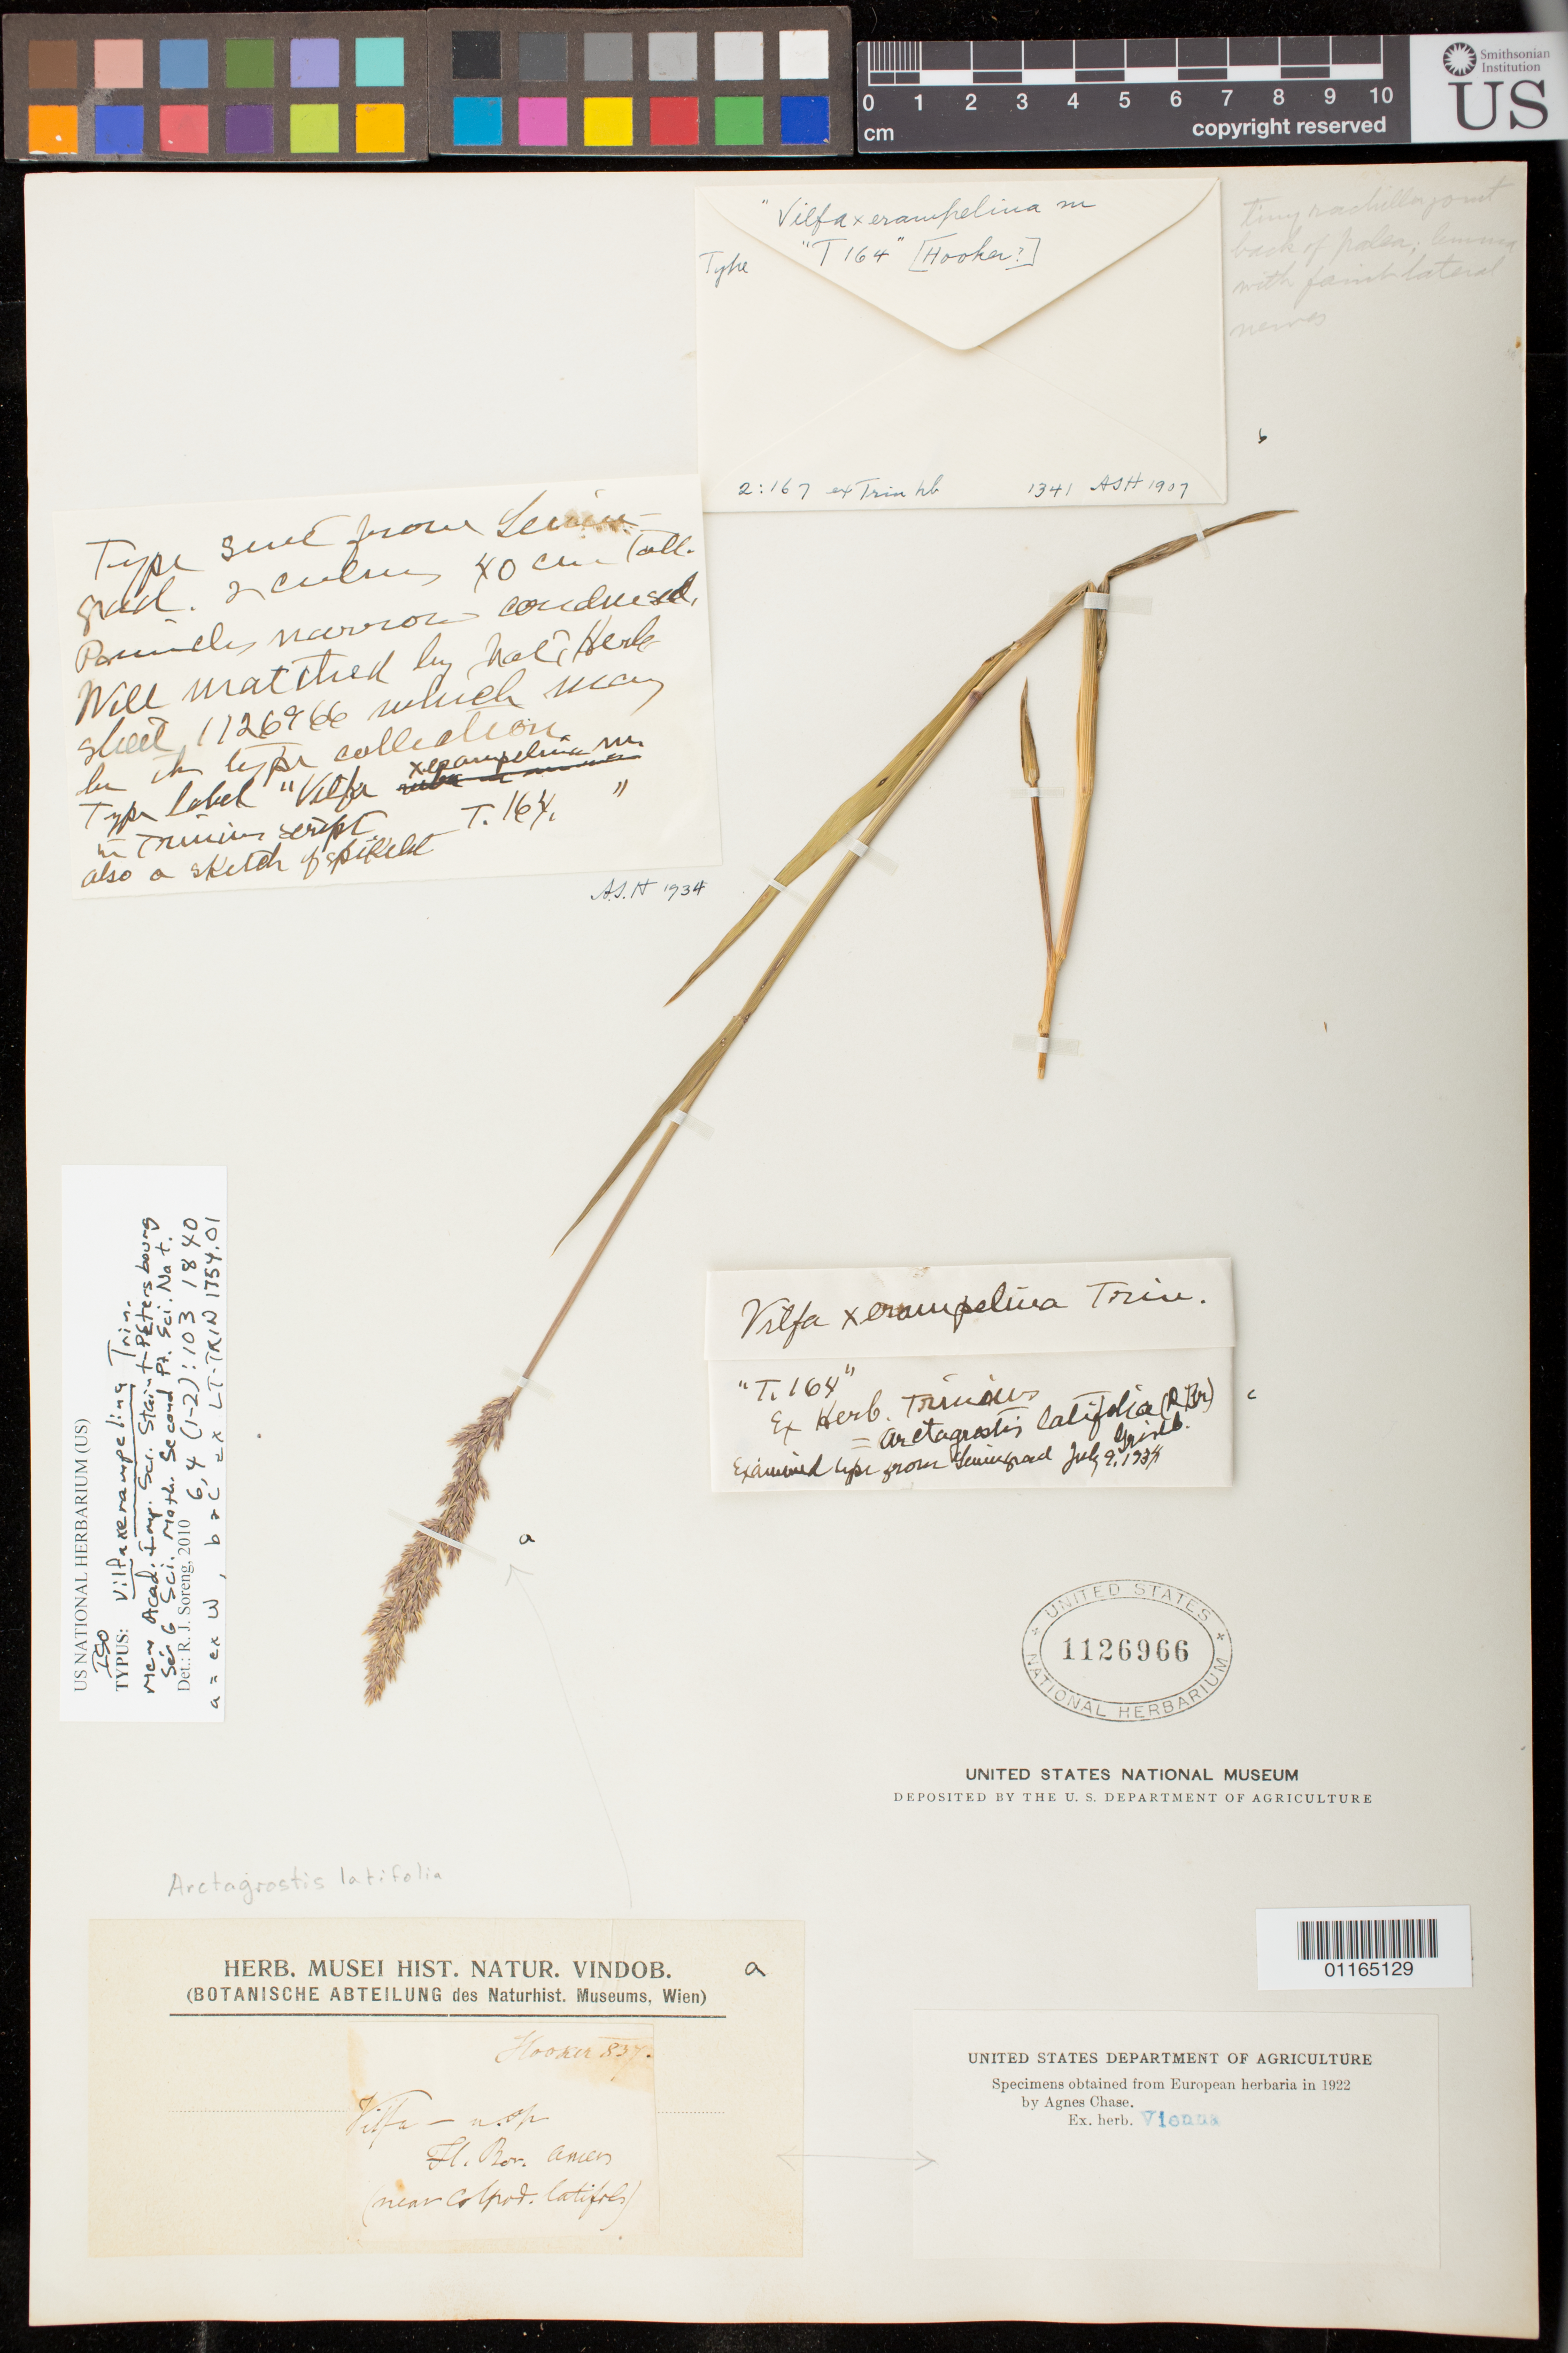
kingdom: Plantae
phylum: Tracheophyta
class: Liliopsida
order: Poales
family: Poaceae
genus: Vilfa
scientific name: Vilfa xerampelina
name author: Trin.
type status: Type Collection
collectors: J. D. Hooker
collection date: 1837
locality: Fl. Bor. Amer.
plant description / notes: Fragmentary material of type specimens ex herb. Trin, ex herb. Vienna. Sheet mounted with 3 elements, all (?) apparently type material.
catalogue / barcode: US 1126966